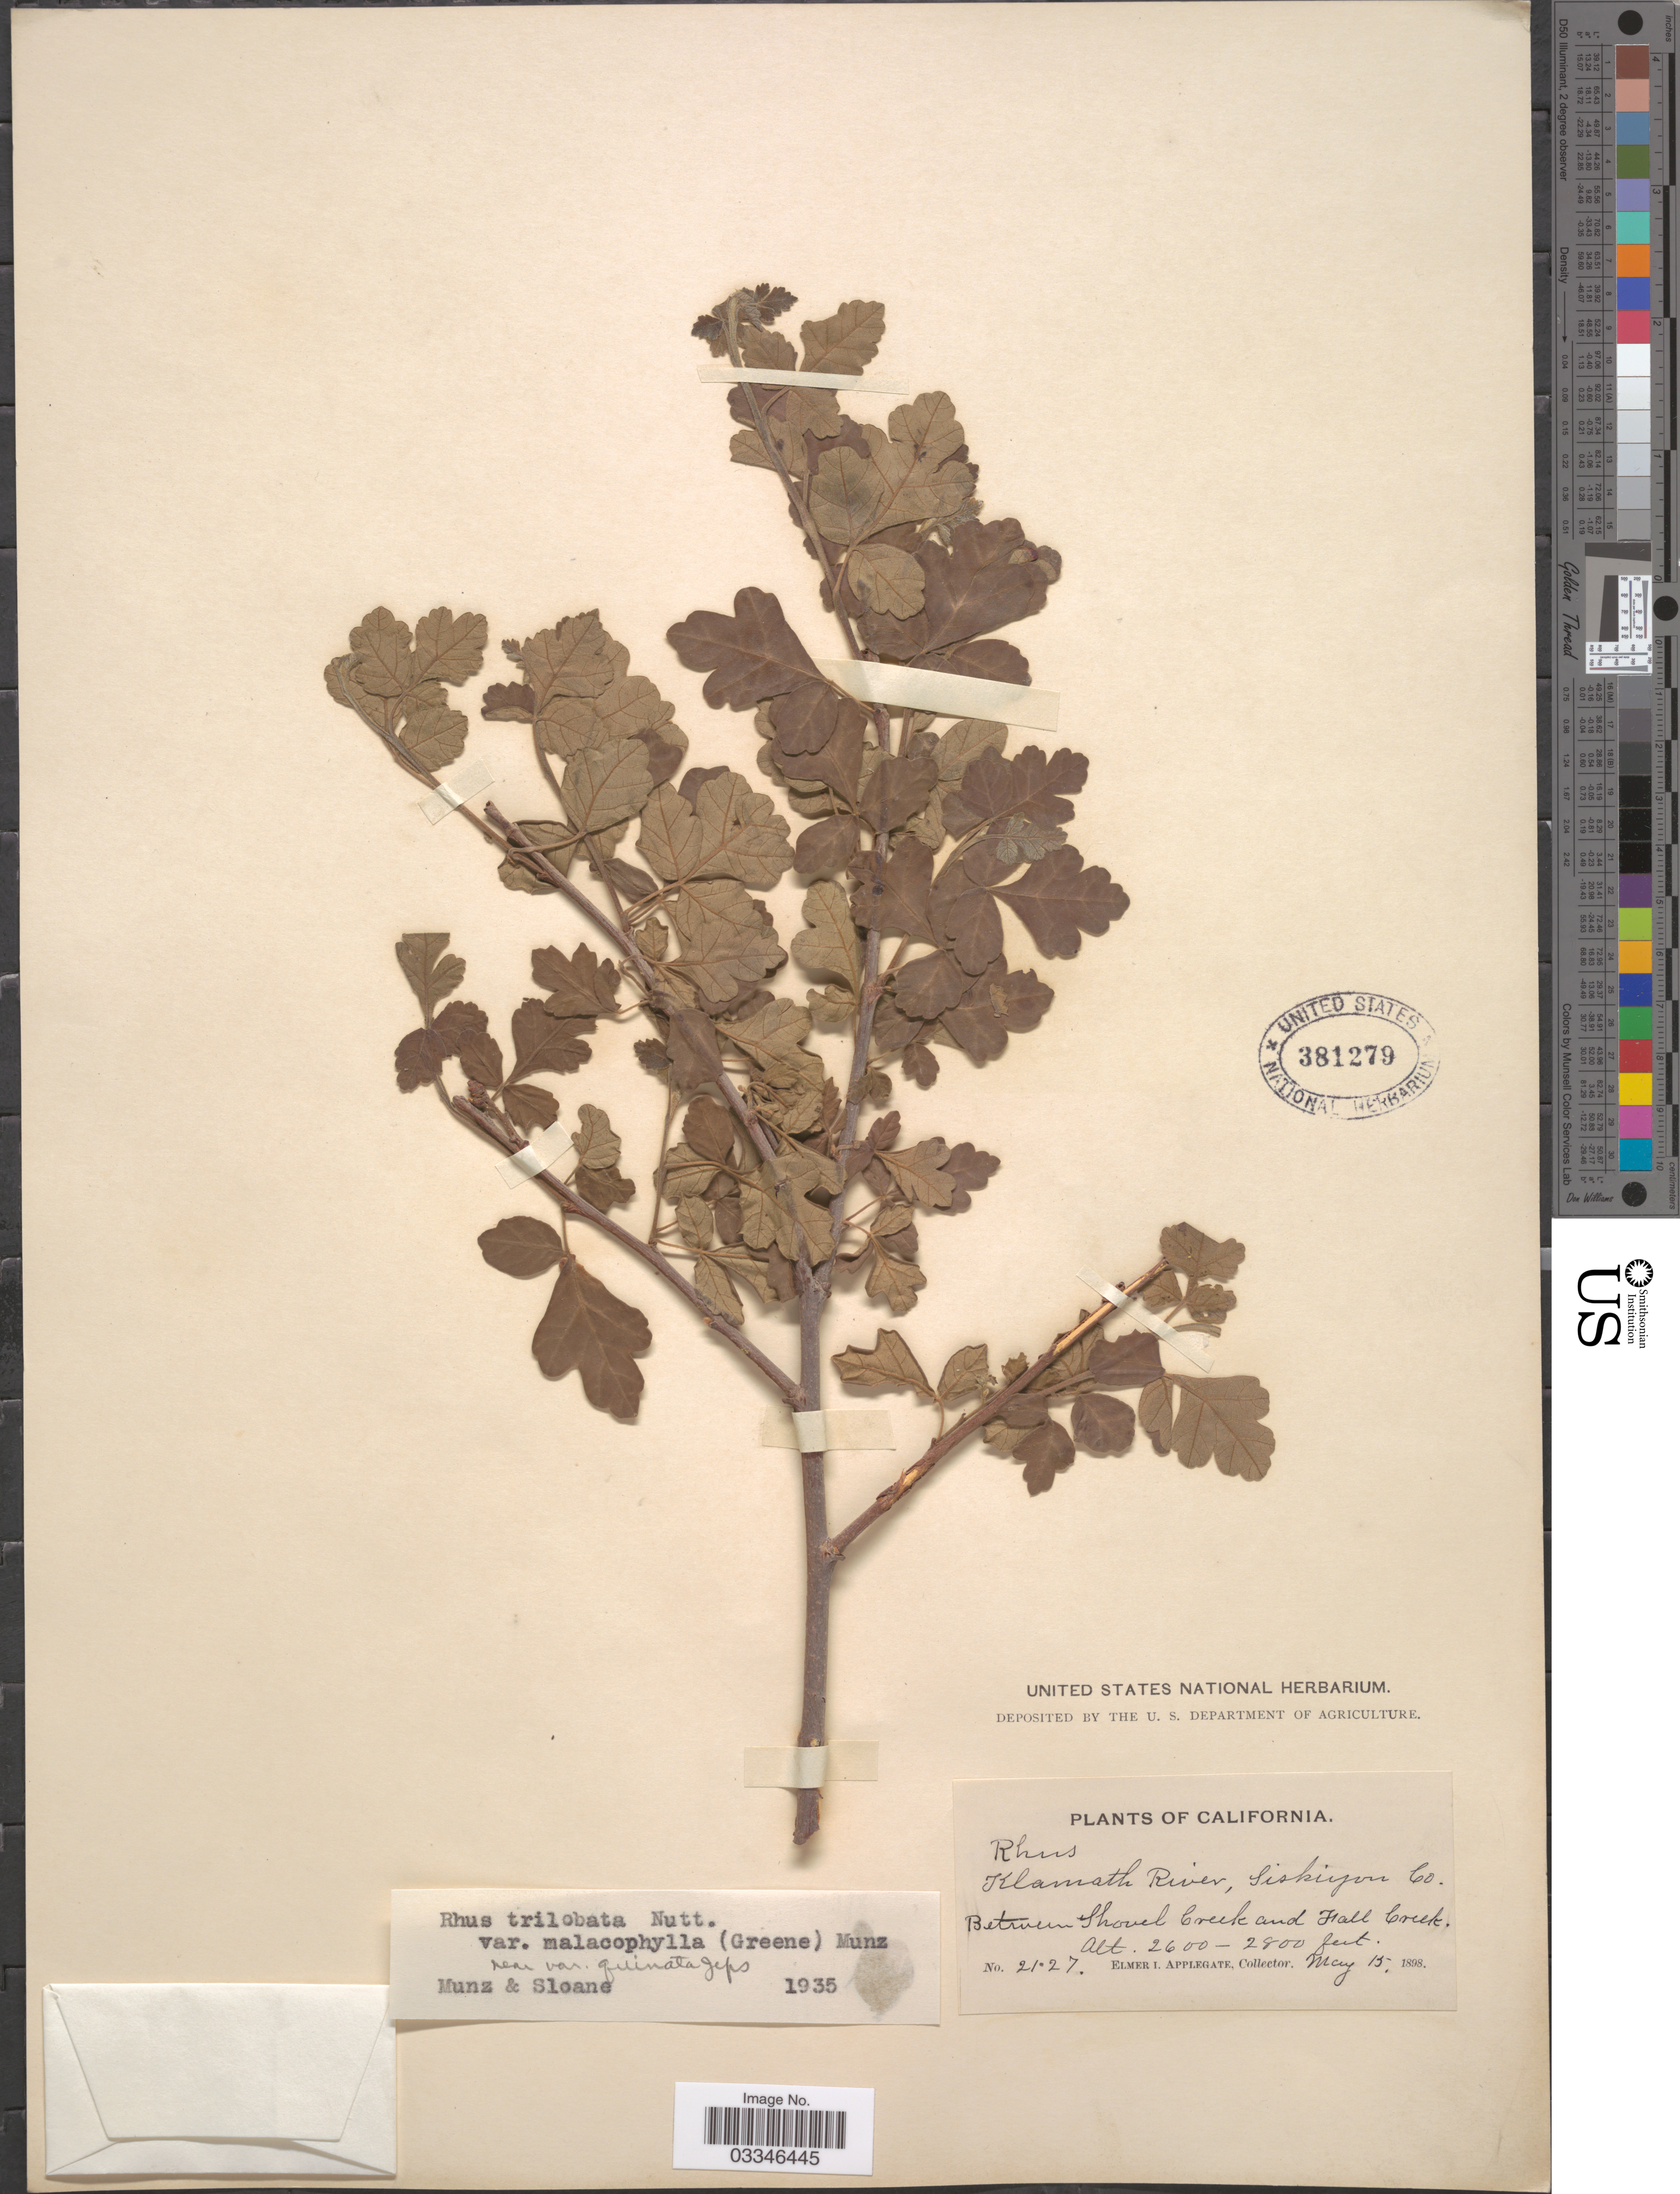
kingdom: Plantae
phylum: Tracheophyta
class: Magnoliopsida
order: Sapindales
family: Anacardiaceae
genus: Rhus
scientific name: Rhus trilobata var. malacophylla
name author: Nutt.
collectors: E. I. Applegate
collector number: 2127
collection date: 1898-05-15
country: United States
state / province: California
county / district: Siskiyou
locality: Klamath River, Siskiyou Co., Between Shovel Creek and Fall Creek.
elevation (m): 792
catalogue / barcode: US 381279